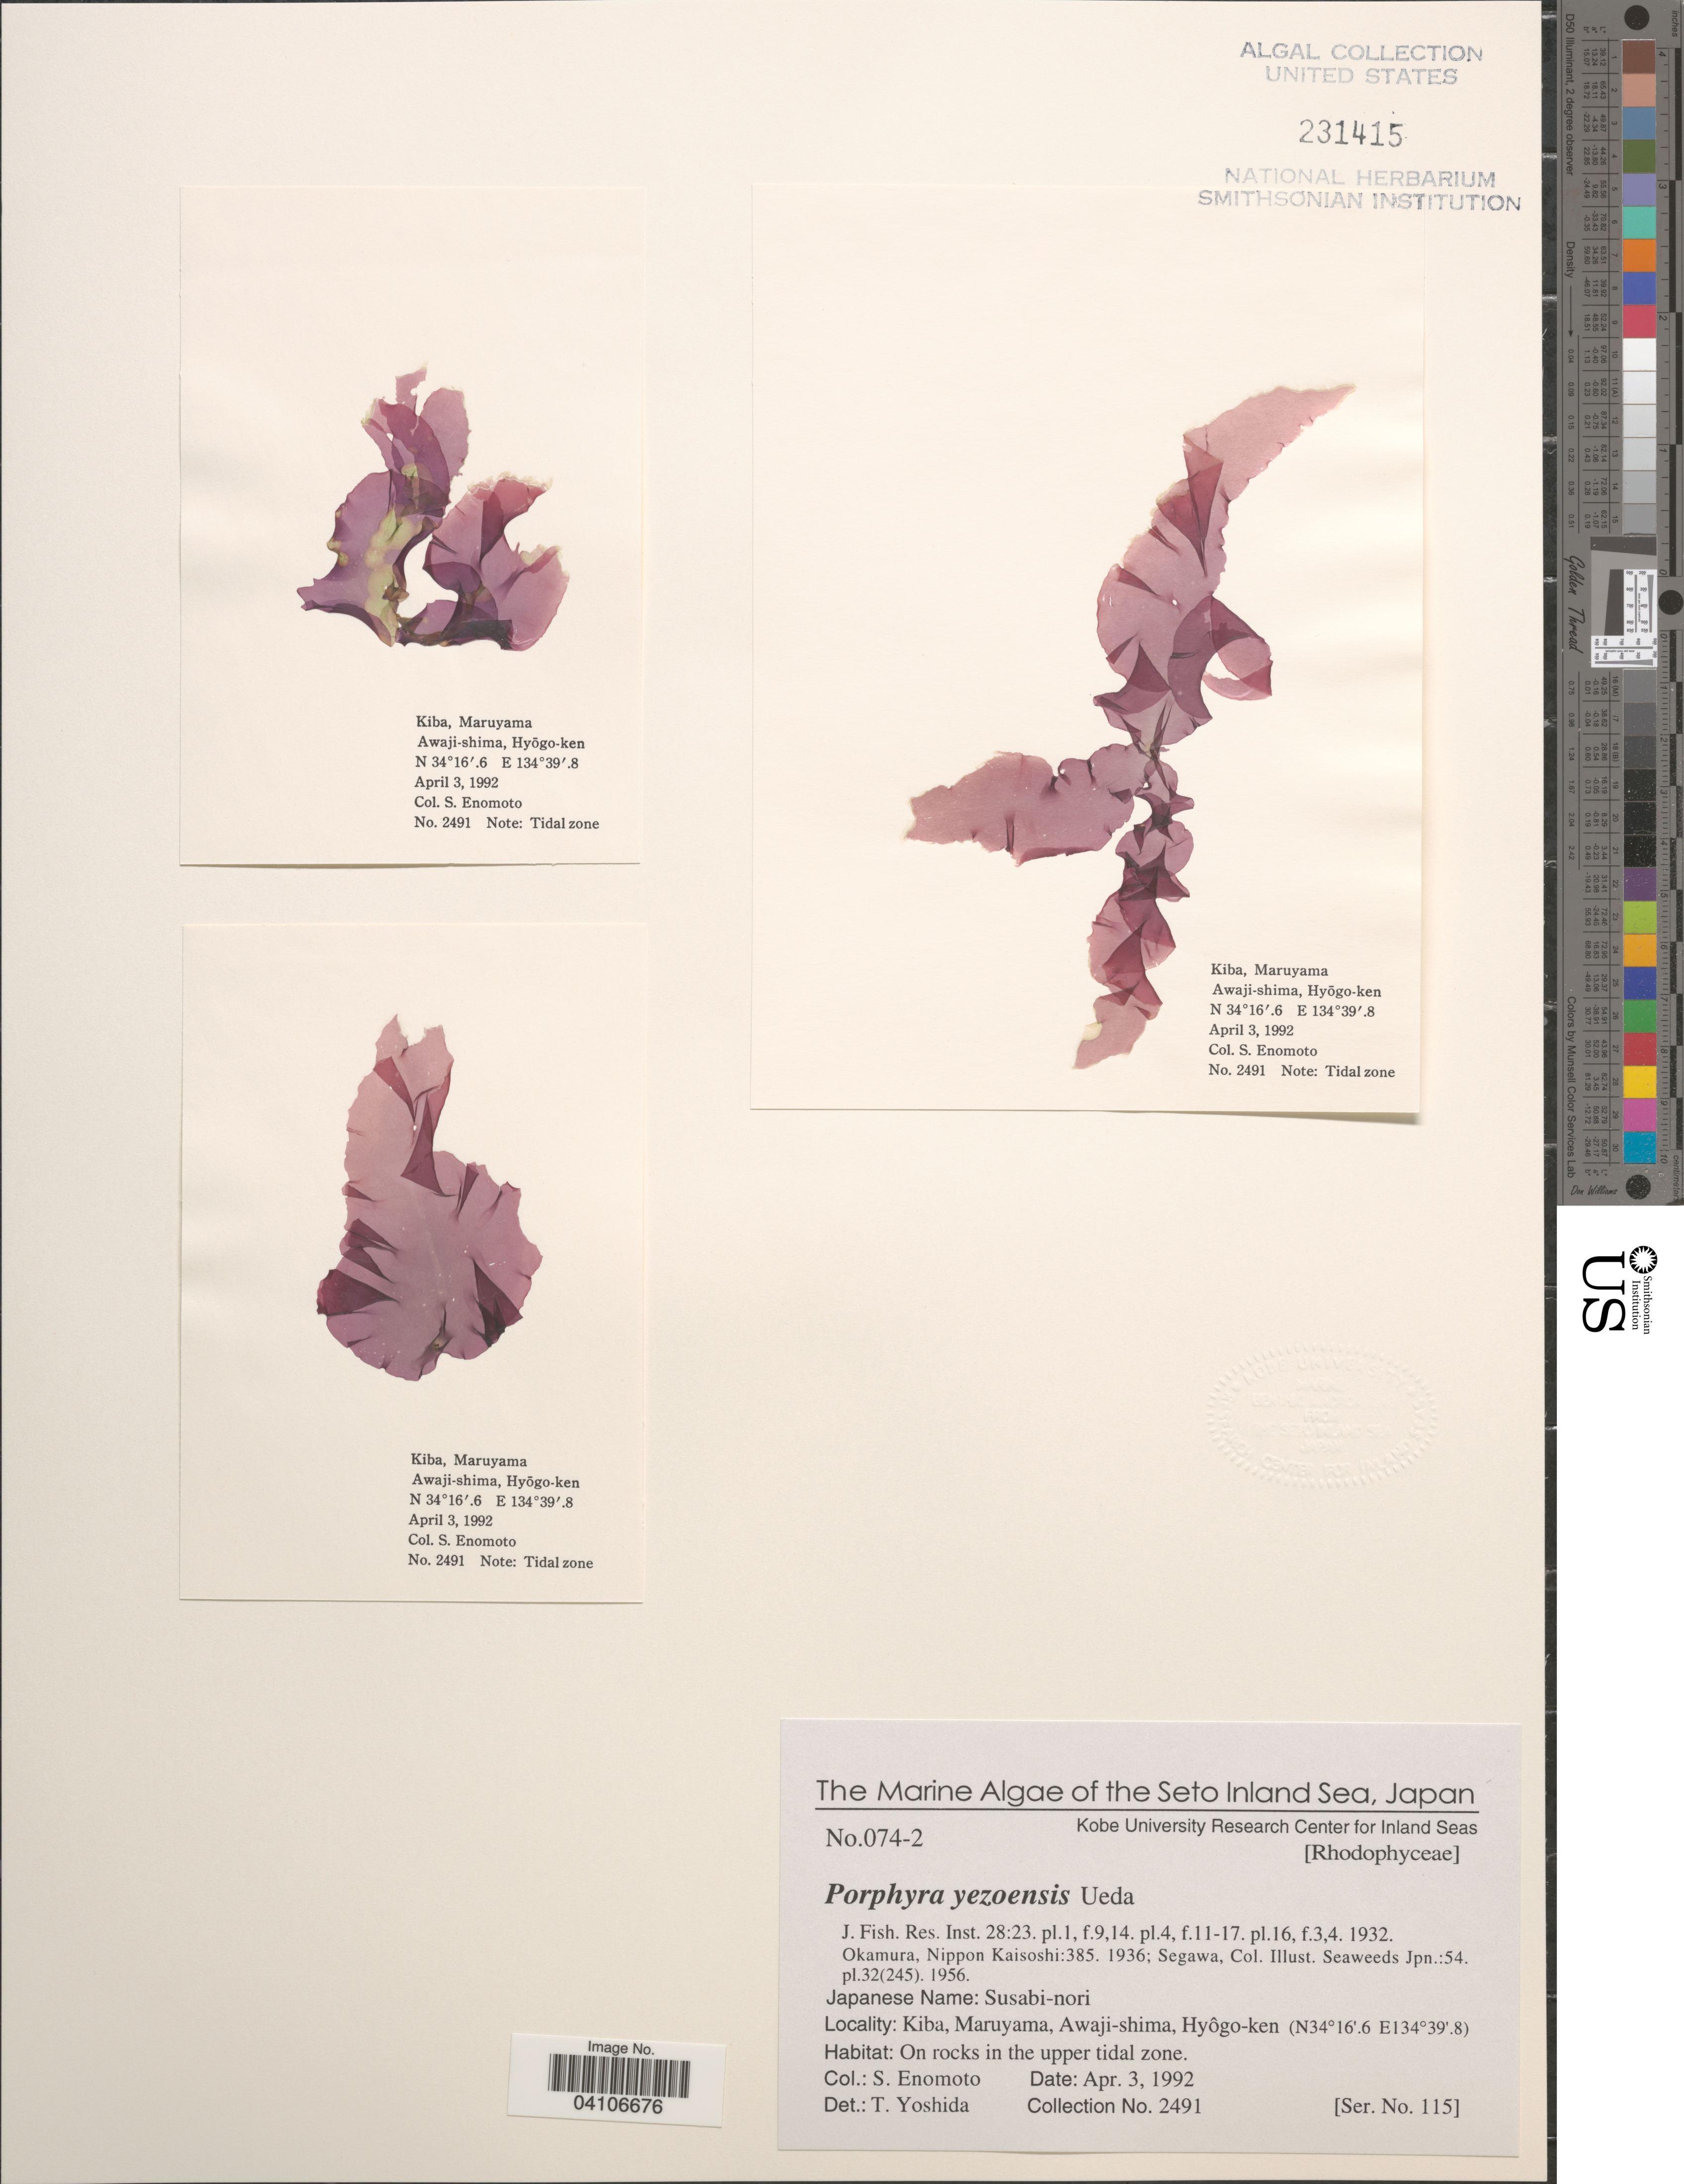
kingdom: Plantae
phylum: Rhodophyta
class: Bangiophyceae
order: Bangiales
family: Bangiaceae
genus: Pyropia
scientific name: Pyropia yezoensis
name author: (Ueda) M.S. Hwang & H. G. Choi in J.E. Sutherl. et al.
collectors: S. Enomoto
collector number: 2491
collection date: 1992-04-03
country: Japan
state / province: Hyogo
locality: The Seto Inland Sea. Kiba, Maruyama, Awaji-shima, Hyôgo-ken.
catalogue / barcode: US 231415